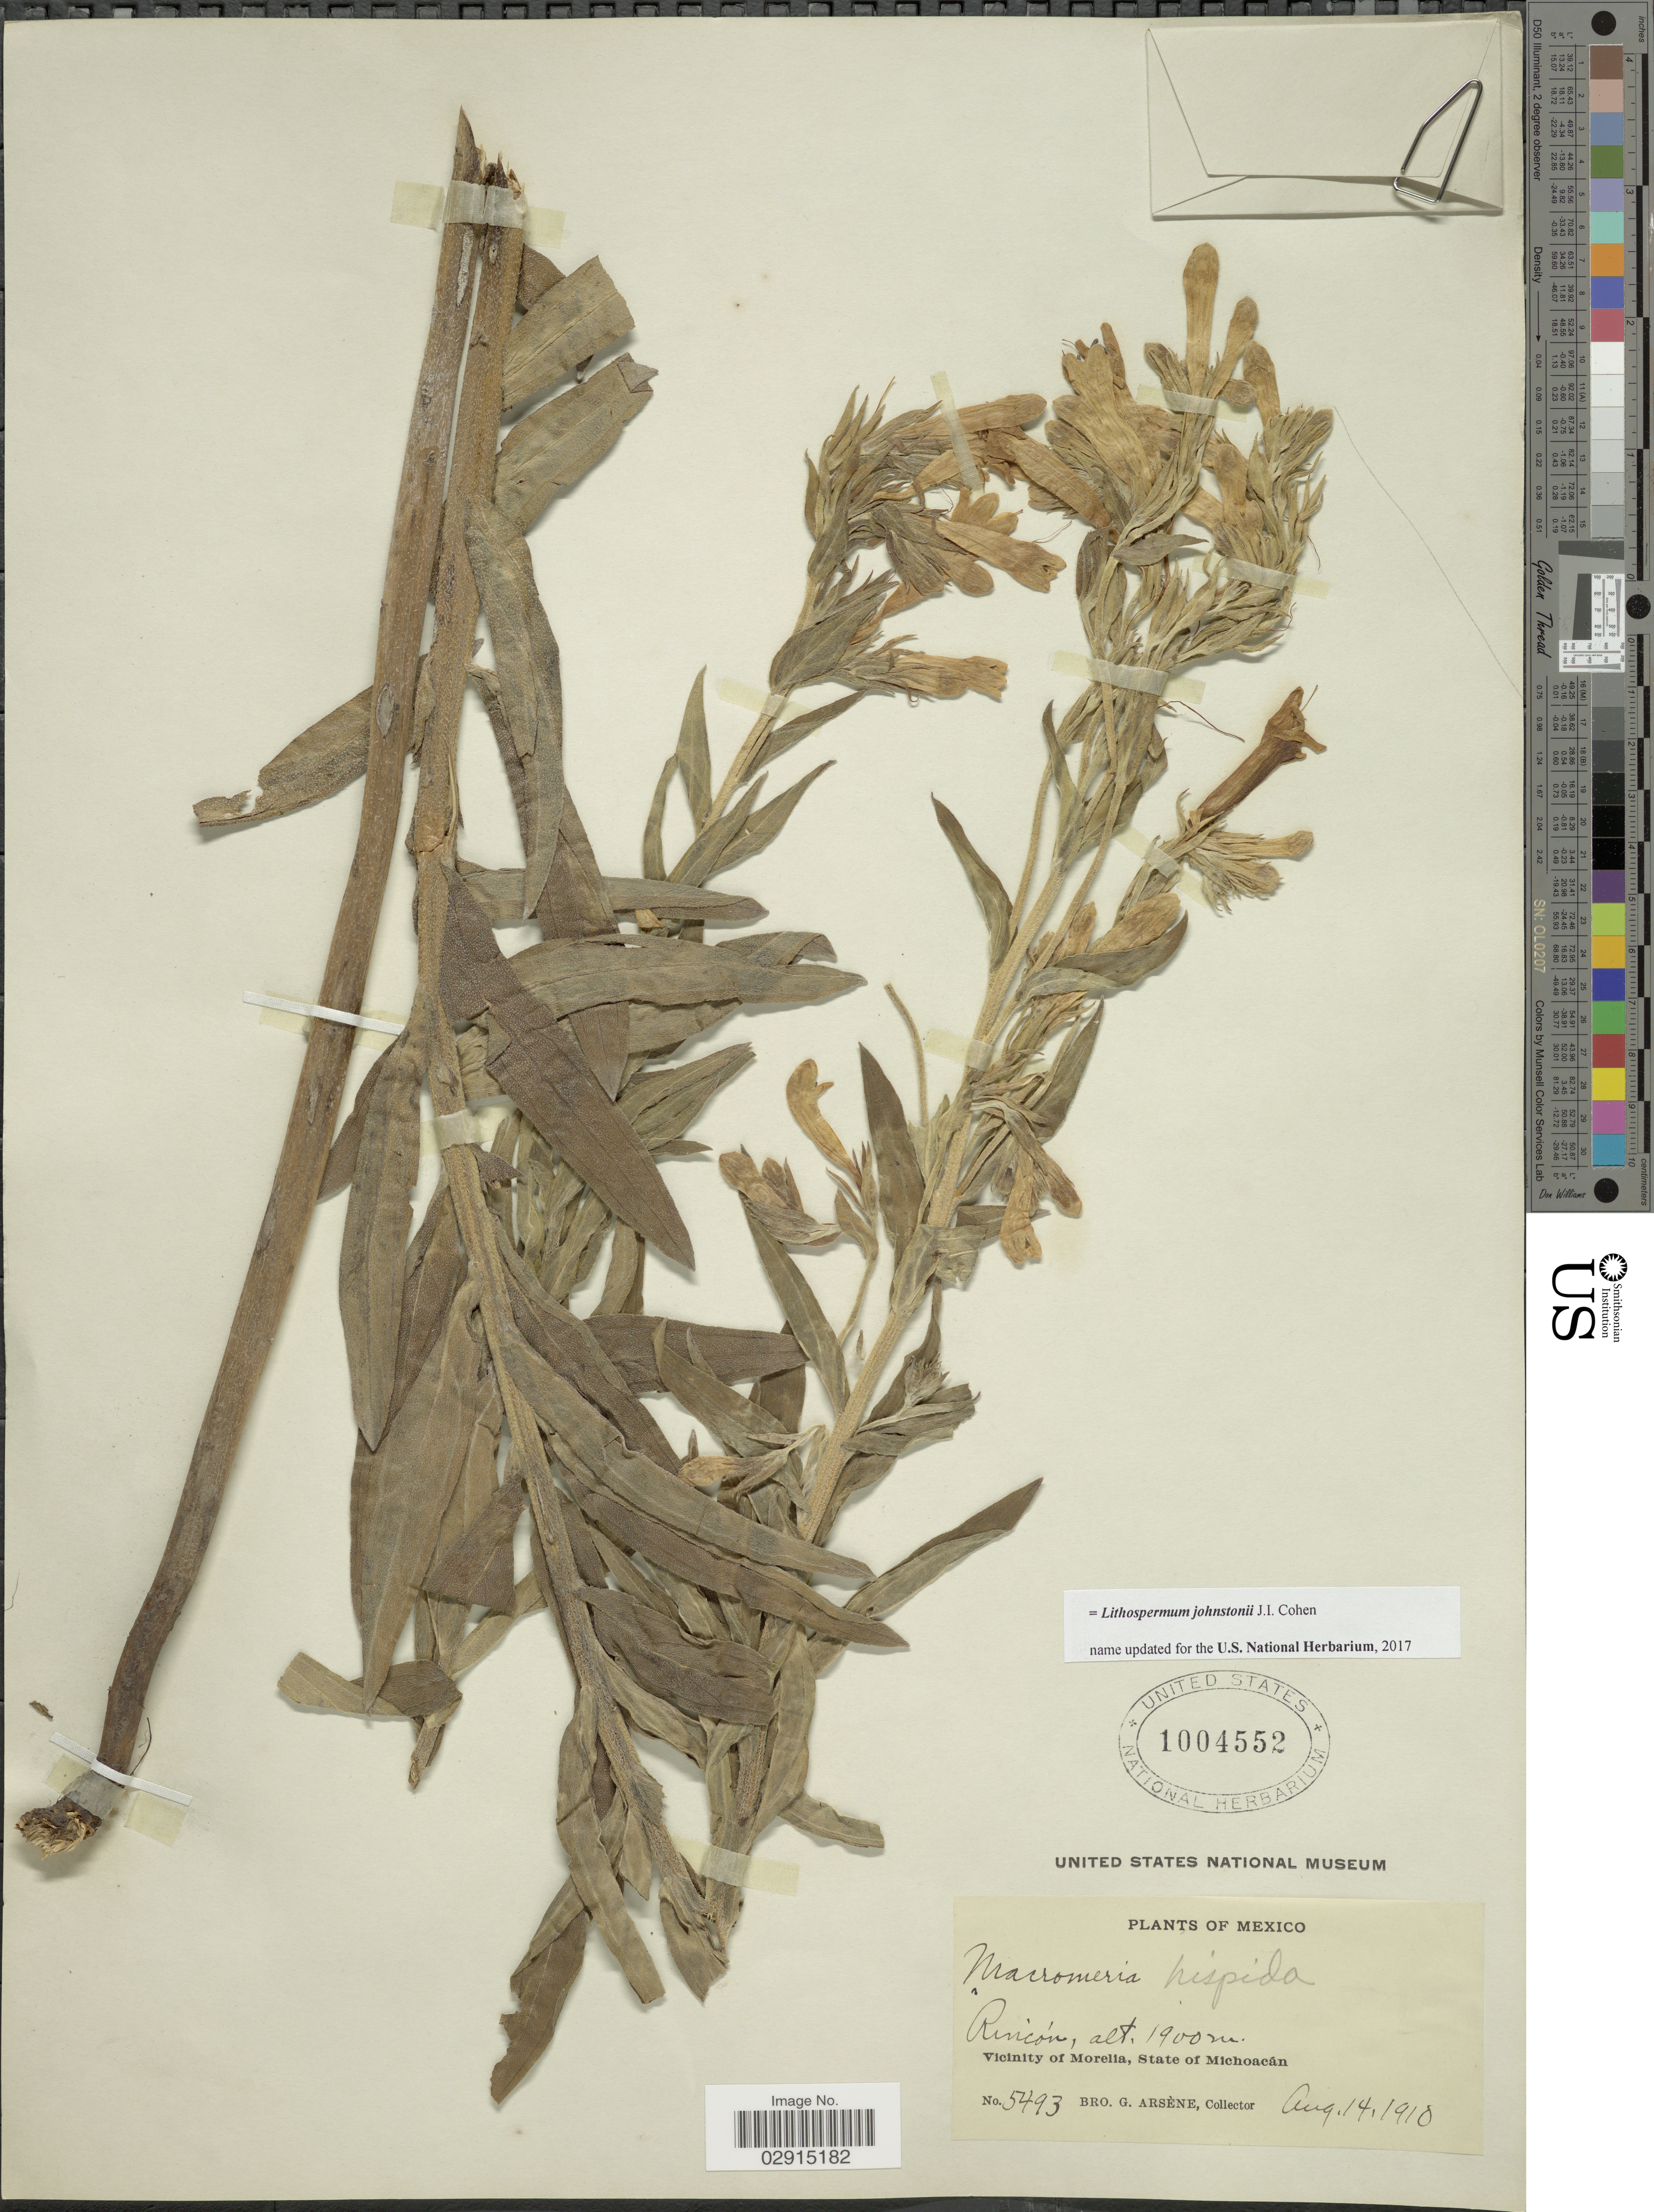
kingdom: Plantae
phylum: Tracheophyta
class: Magnoliopsida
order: Boraginales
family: Boraginaceae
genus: Lithospermum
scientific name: Lithospermum johnstonii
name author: Cohen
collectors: Bro. G. Arsène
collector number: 5493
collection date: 1910-08-14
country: Mexico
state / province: Michoacán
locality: Rincón. Vicinity of Morelia.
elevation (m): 1900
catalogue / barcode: US 1004552